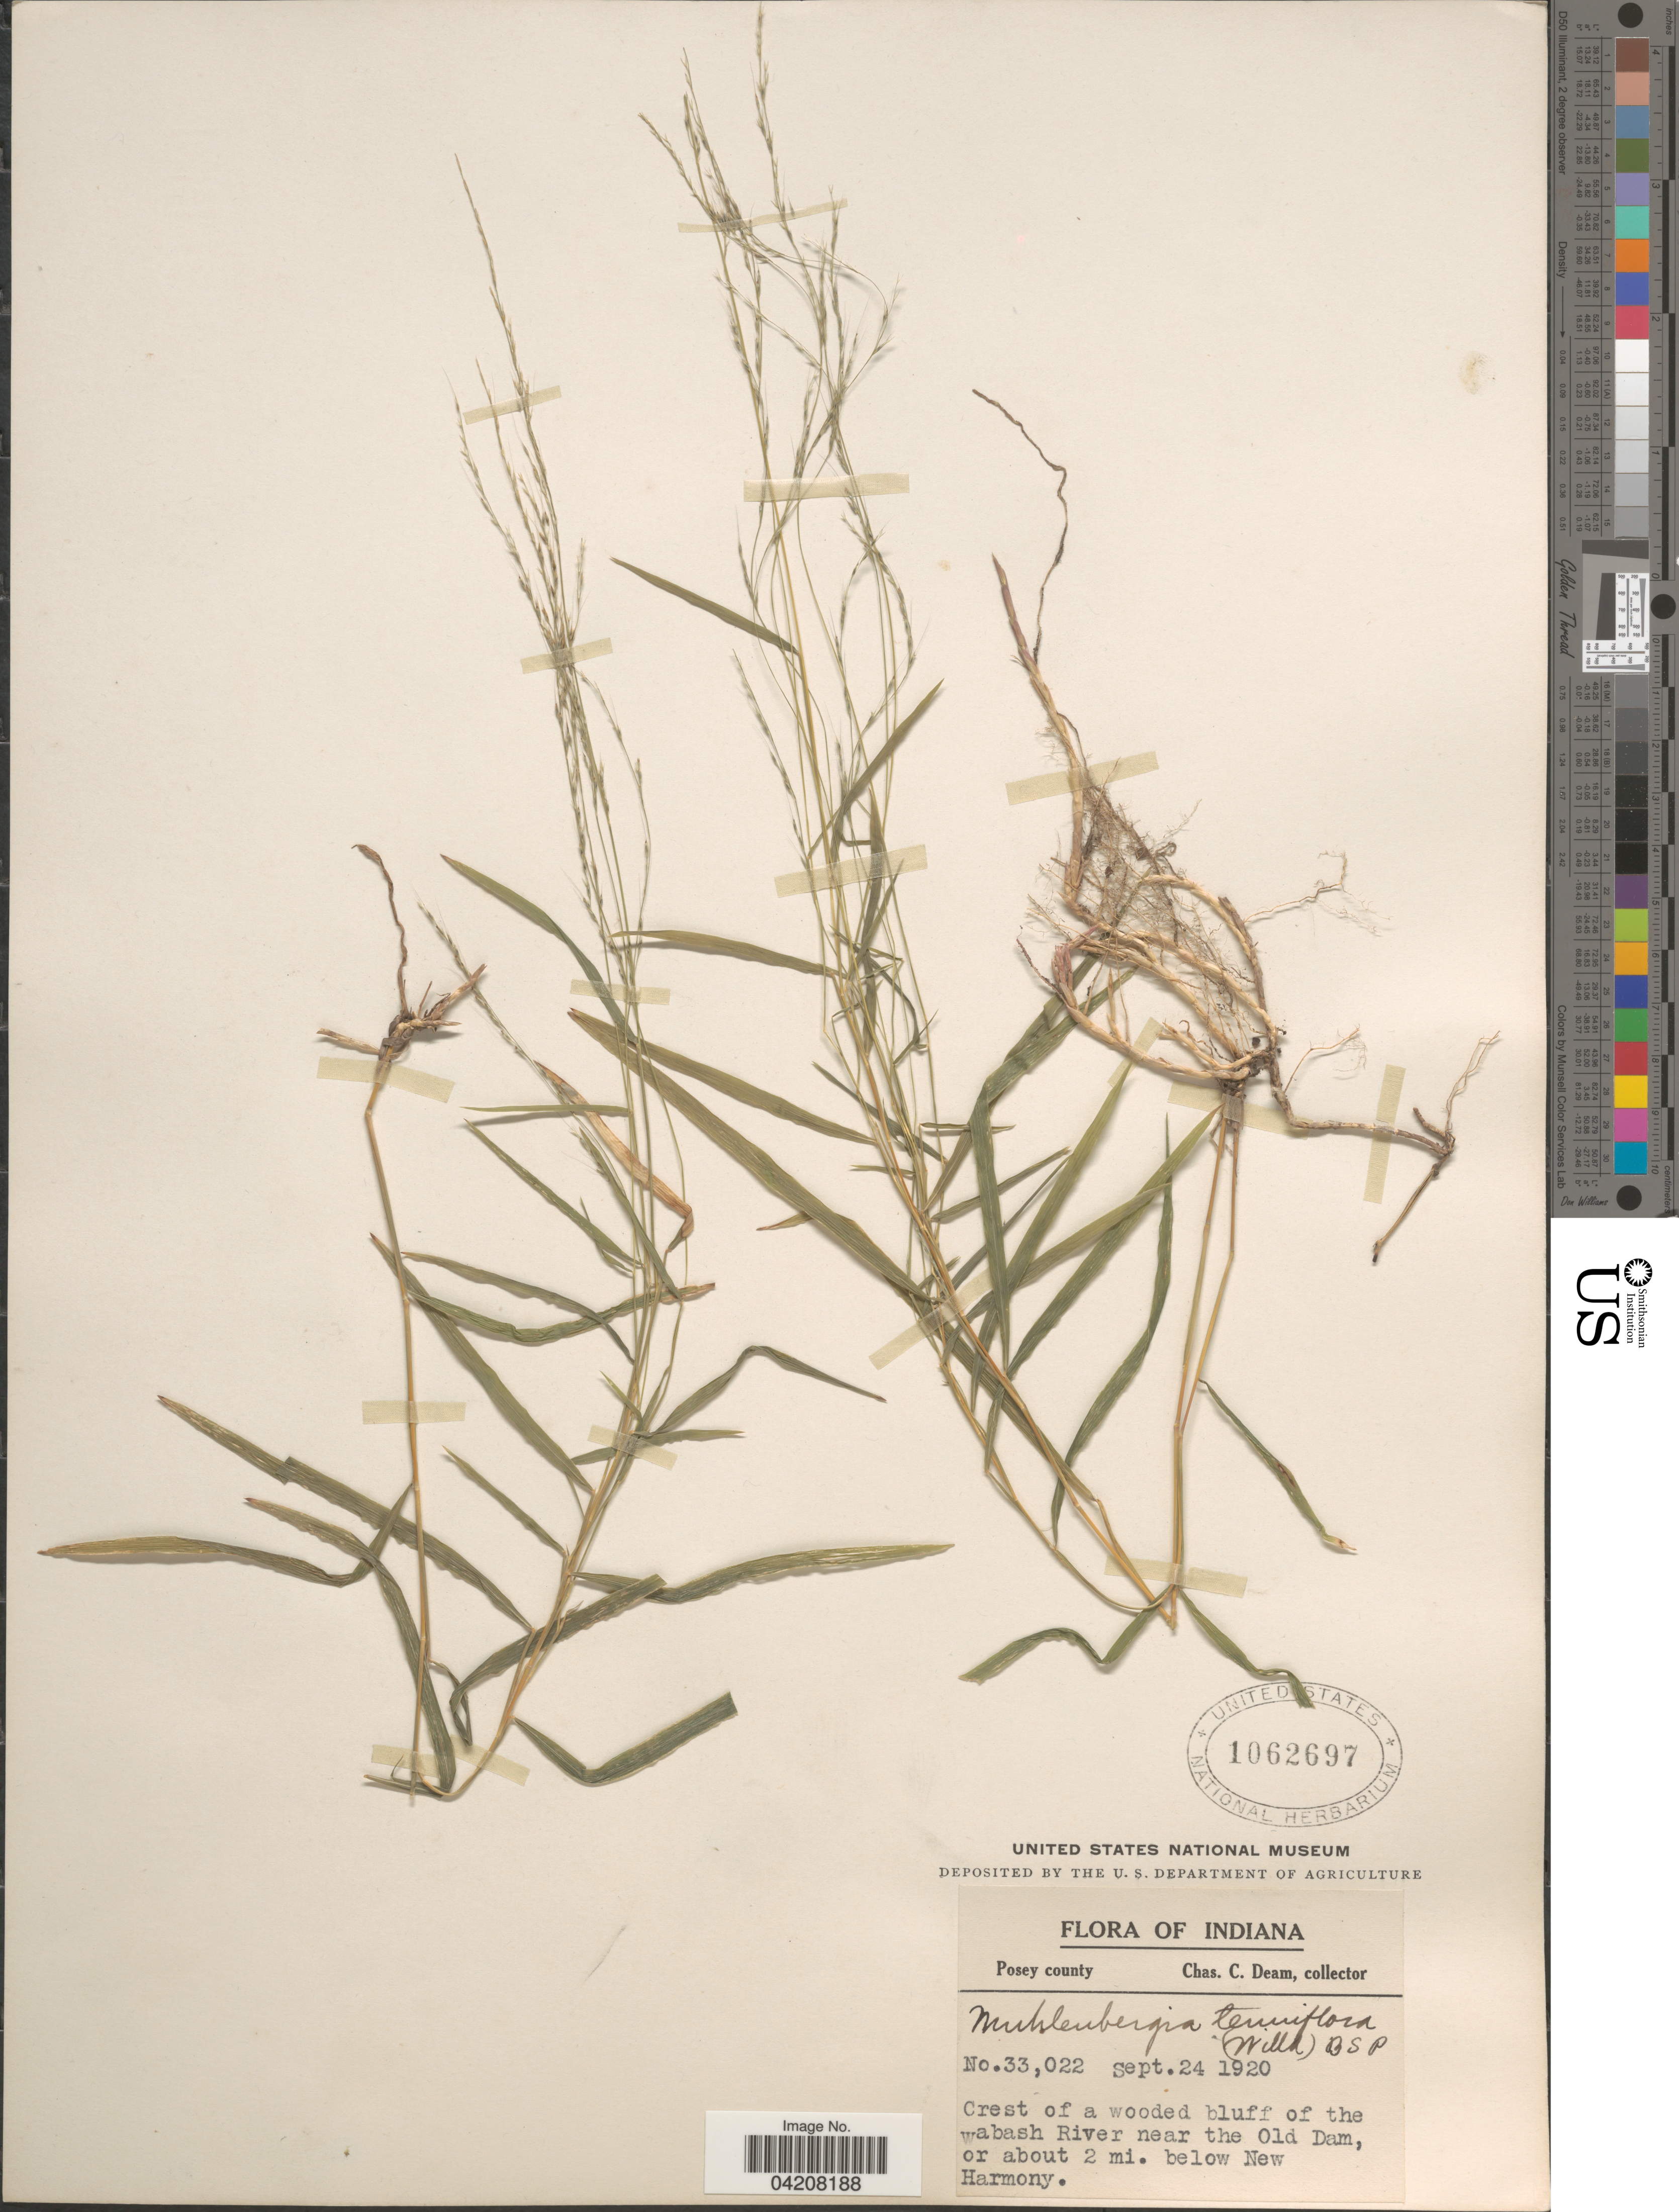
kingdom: Plantae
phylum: Tracheophyta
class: Liliopsida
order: Poales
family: Poaceae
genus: Muhlenbergia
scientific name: Muhlenbergia bushii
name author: R.W. Pohl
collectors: C. C. Deam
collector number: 33022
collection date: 1920-09-24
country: United States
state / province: Indiana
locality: Posey county. Crest of a wooded bluff of the wabash River near the Old Dam, or about 2 mi. below New Harmony.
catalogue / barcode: US 1062697